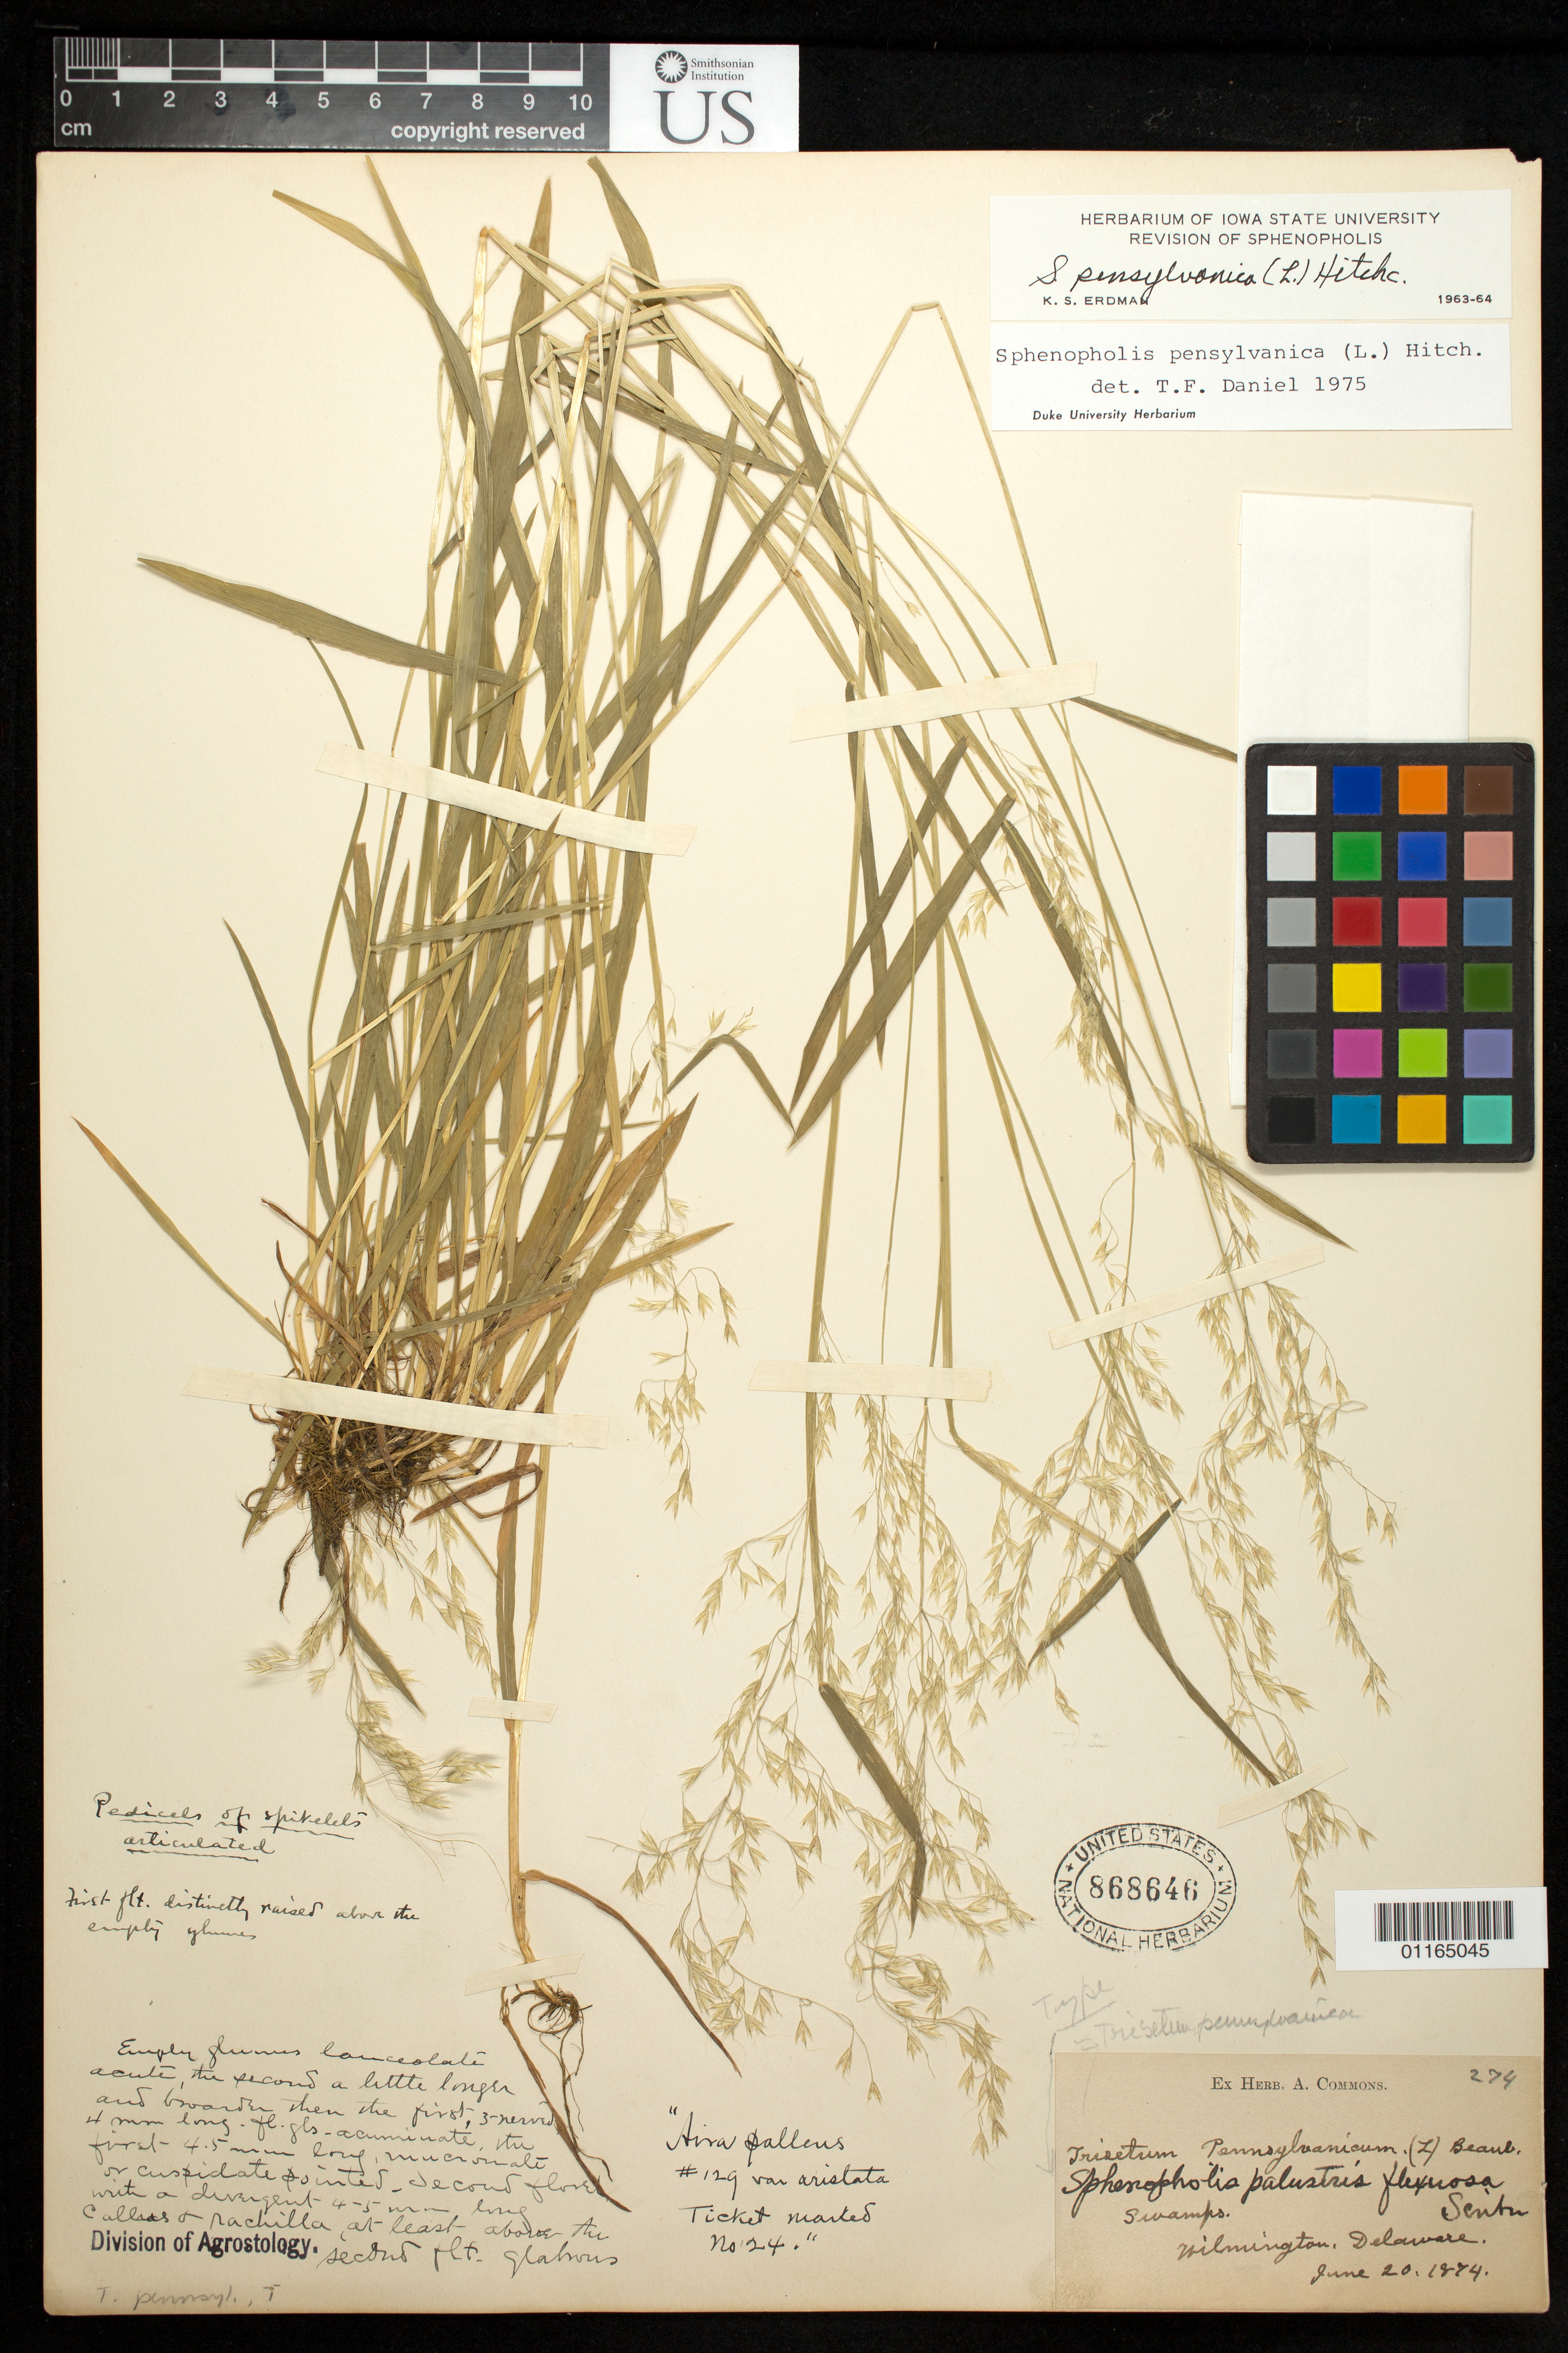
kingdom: Plantae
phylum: Tracheophyta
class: Liliopsida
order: Poales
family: Poaceae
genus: Sphenopholis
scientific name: Sphenopholis palustris subsp. flexuosa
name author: Scribn.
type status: Syntype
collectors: A. Commons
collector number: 274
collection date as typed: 20 Jun 1874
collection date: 1874-06-20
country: United States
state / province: Delaware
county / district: New Castle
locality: Wilmington.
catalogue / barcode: US 868646